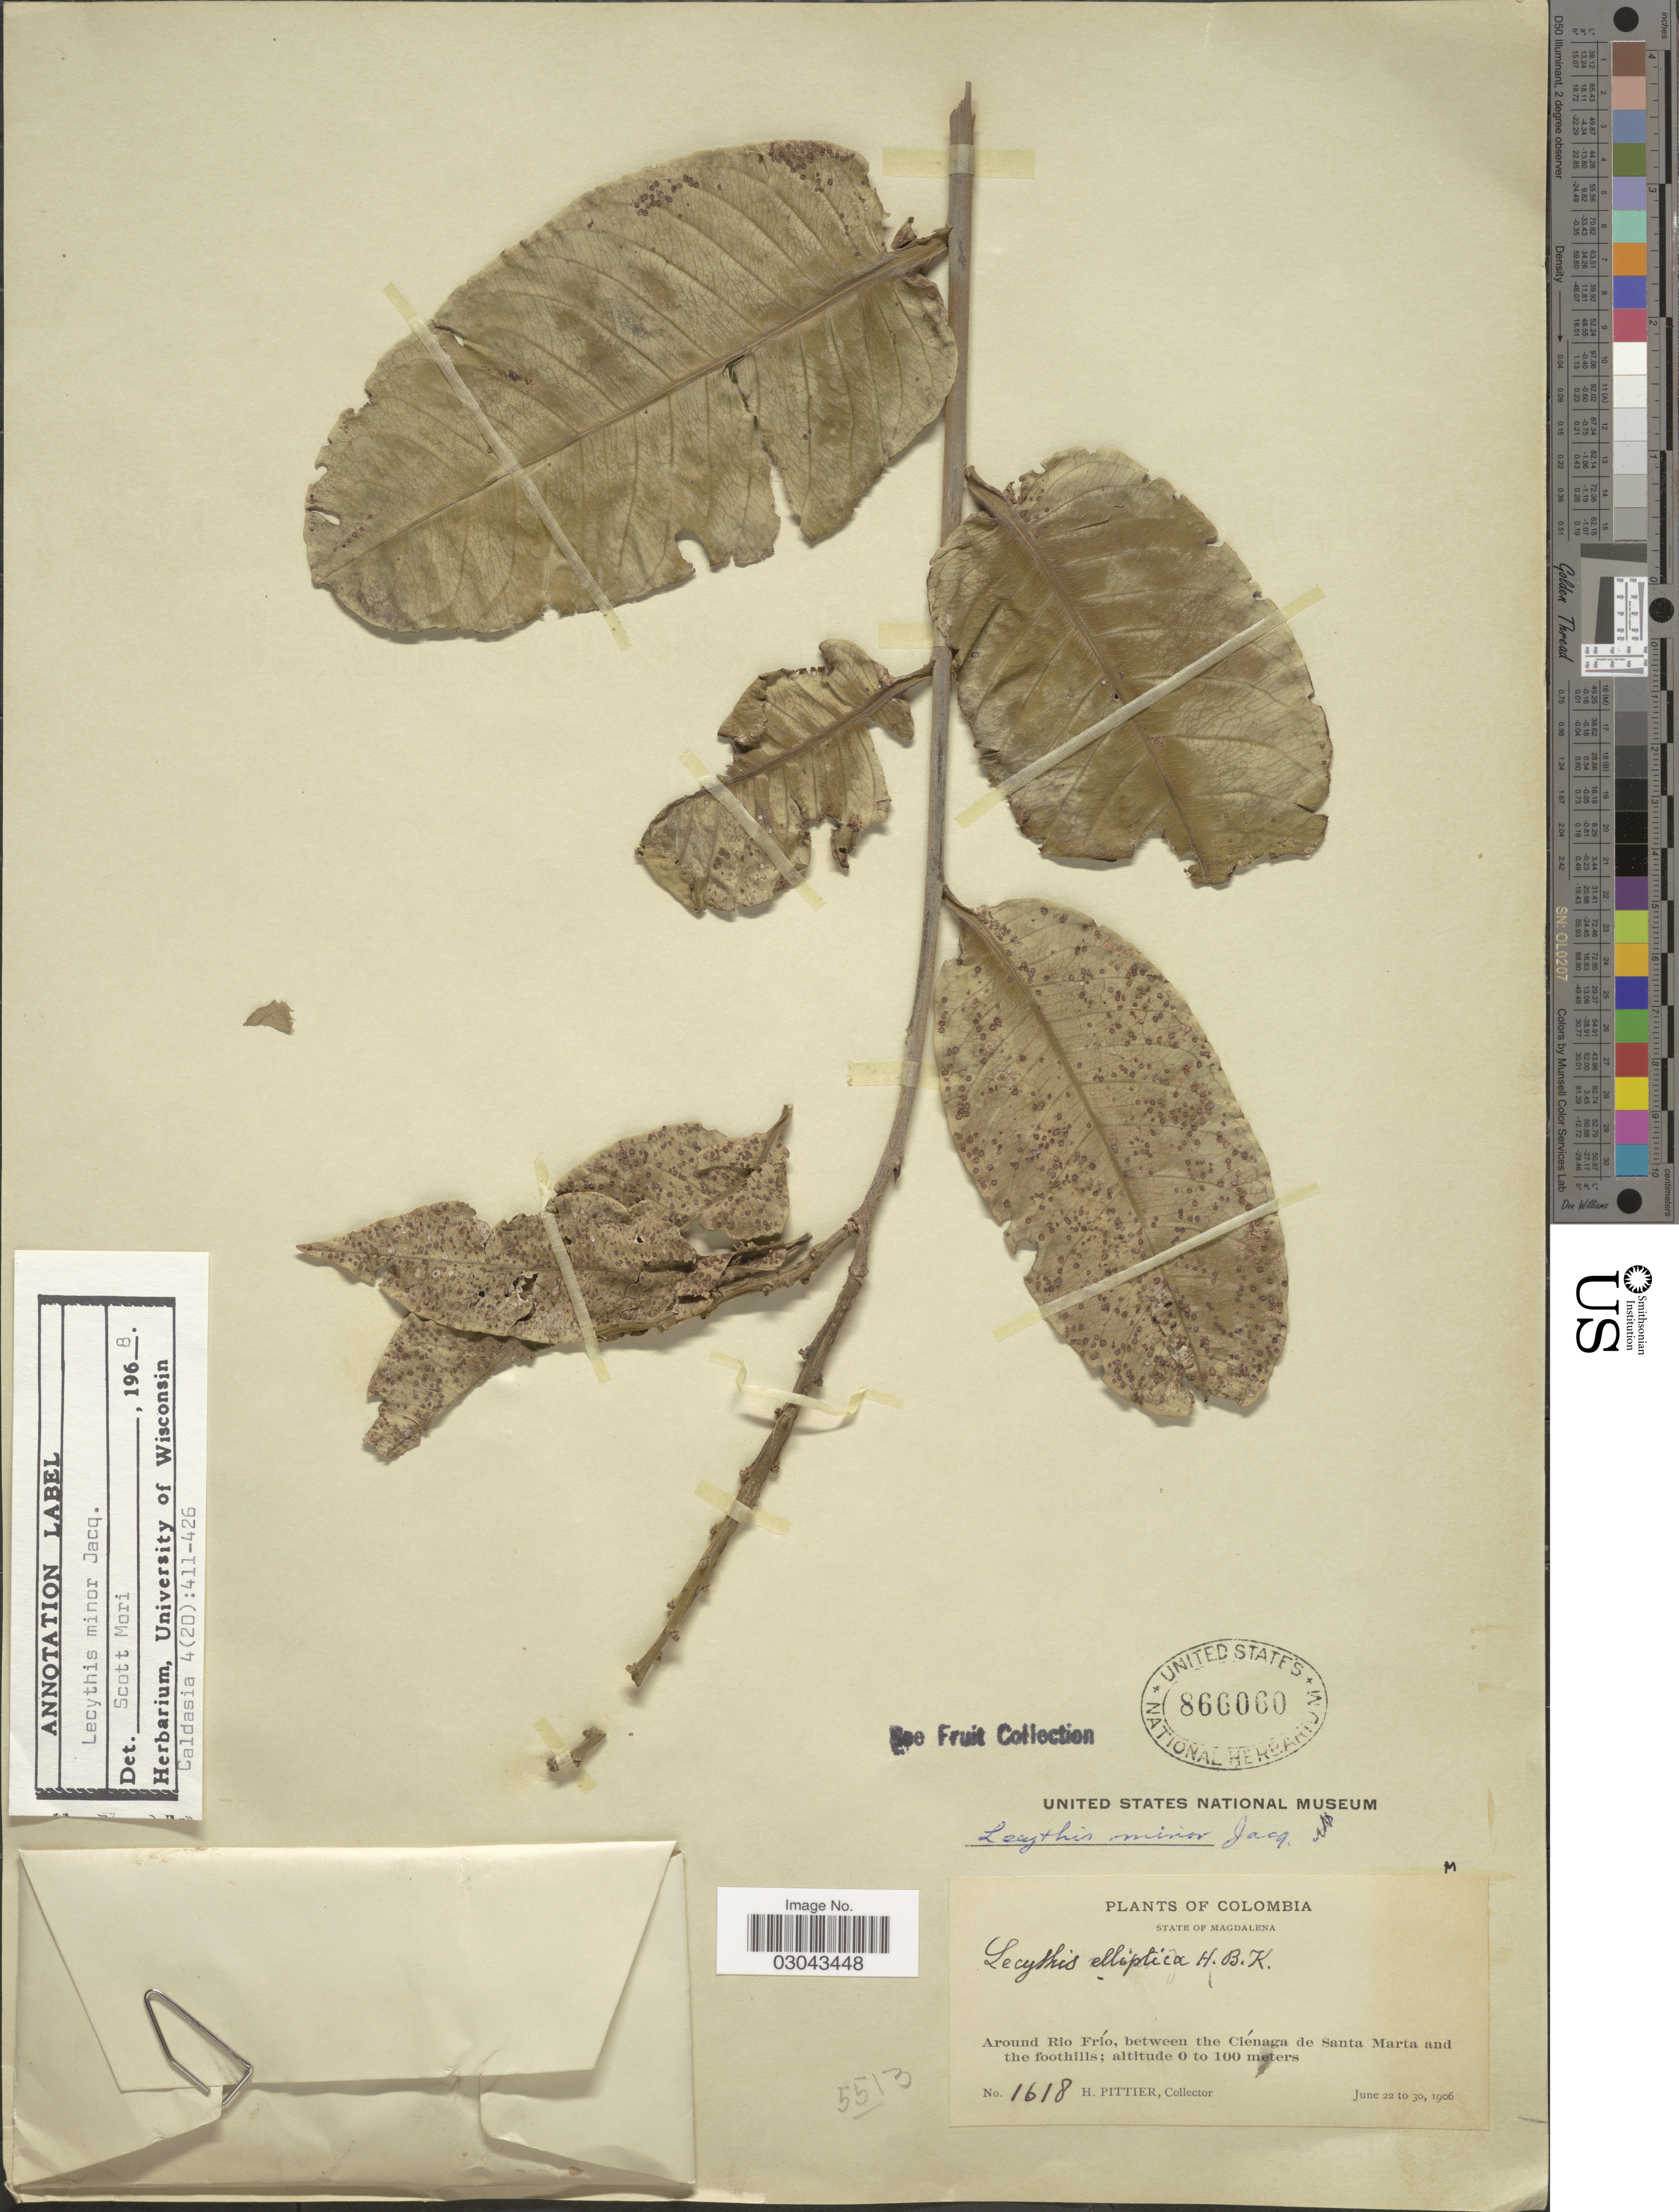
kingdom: Plantae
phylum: Tracheophyta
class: Magnoliopsida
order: Ericales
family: Lecythidaceae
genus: Lecythis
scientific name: Lecythis minor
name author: Jacq.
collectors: H. F. Pittier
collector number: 1618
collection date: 1906-06-22/1906-06-30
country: Colombia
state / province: Magdalena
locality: Around Rio Frío, between the Ciénaga de Santa Marta and the foothills.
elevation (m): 0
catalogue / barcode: US 866060